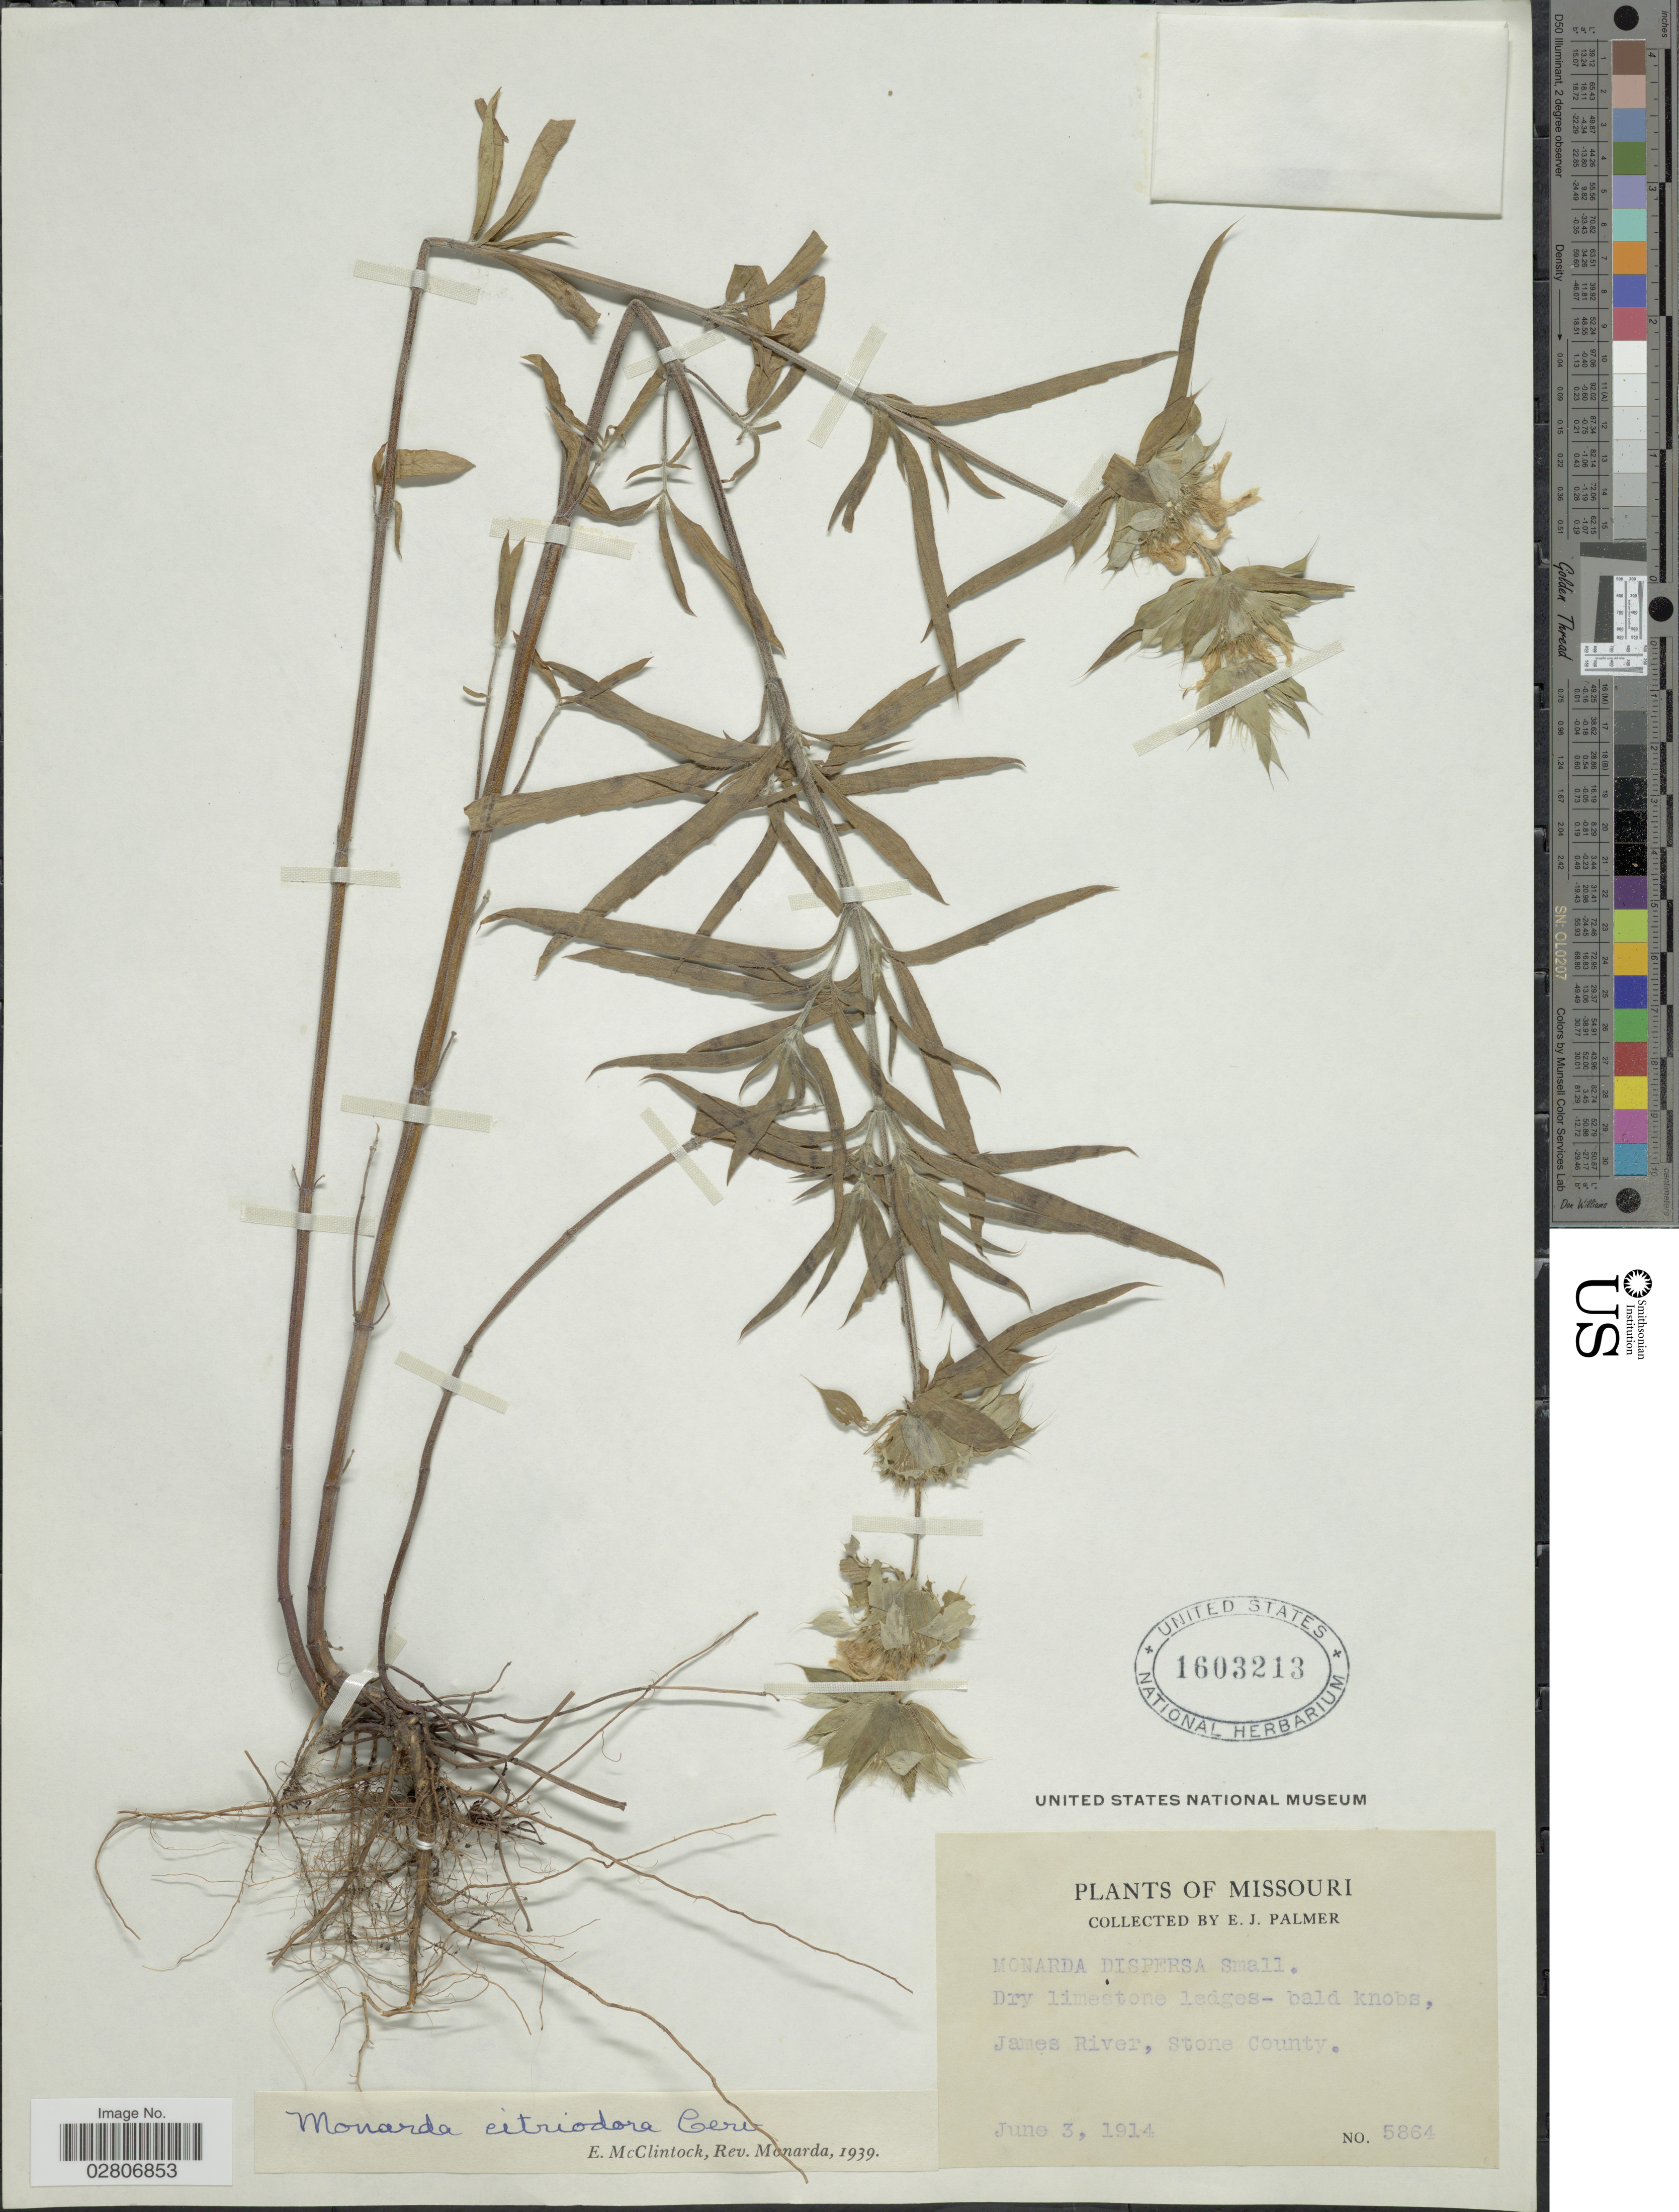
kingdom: Plantae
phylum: Tracheophyta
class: Magnoliopsida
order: Lamiales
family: Lamiaceae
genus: Monarda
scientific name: Monarda citriodora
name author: Cerv. ex Lag.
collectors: E. J. Palmer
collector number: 5864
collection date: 1914-06-03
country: United States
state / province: Missouri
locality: James River, Stone County.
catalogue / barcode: US 1603213